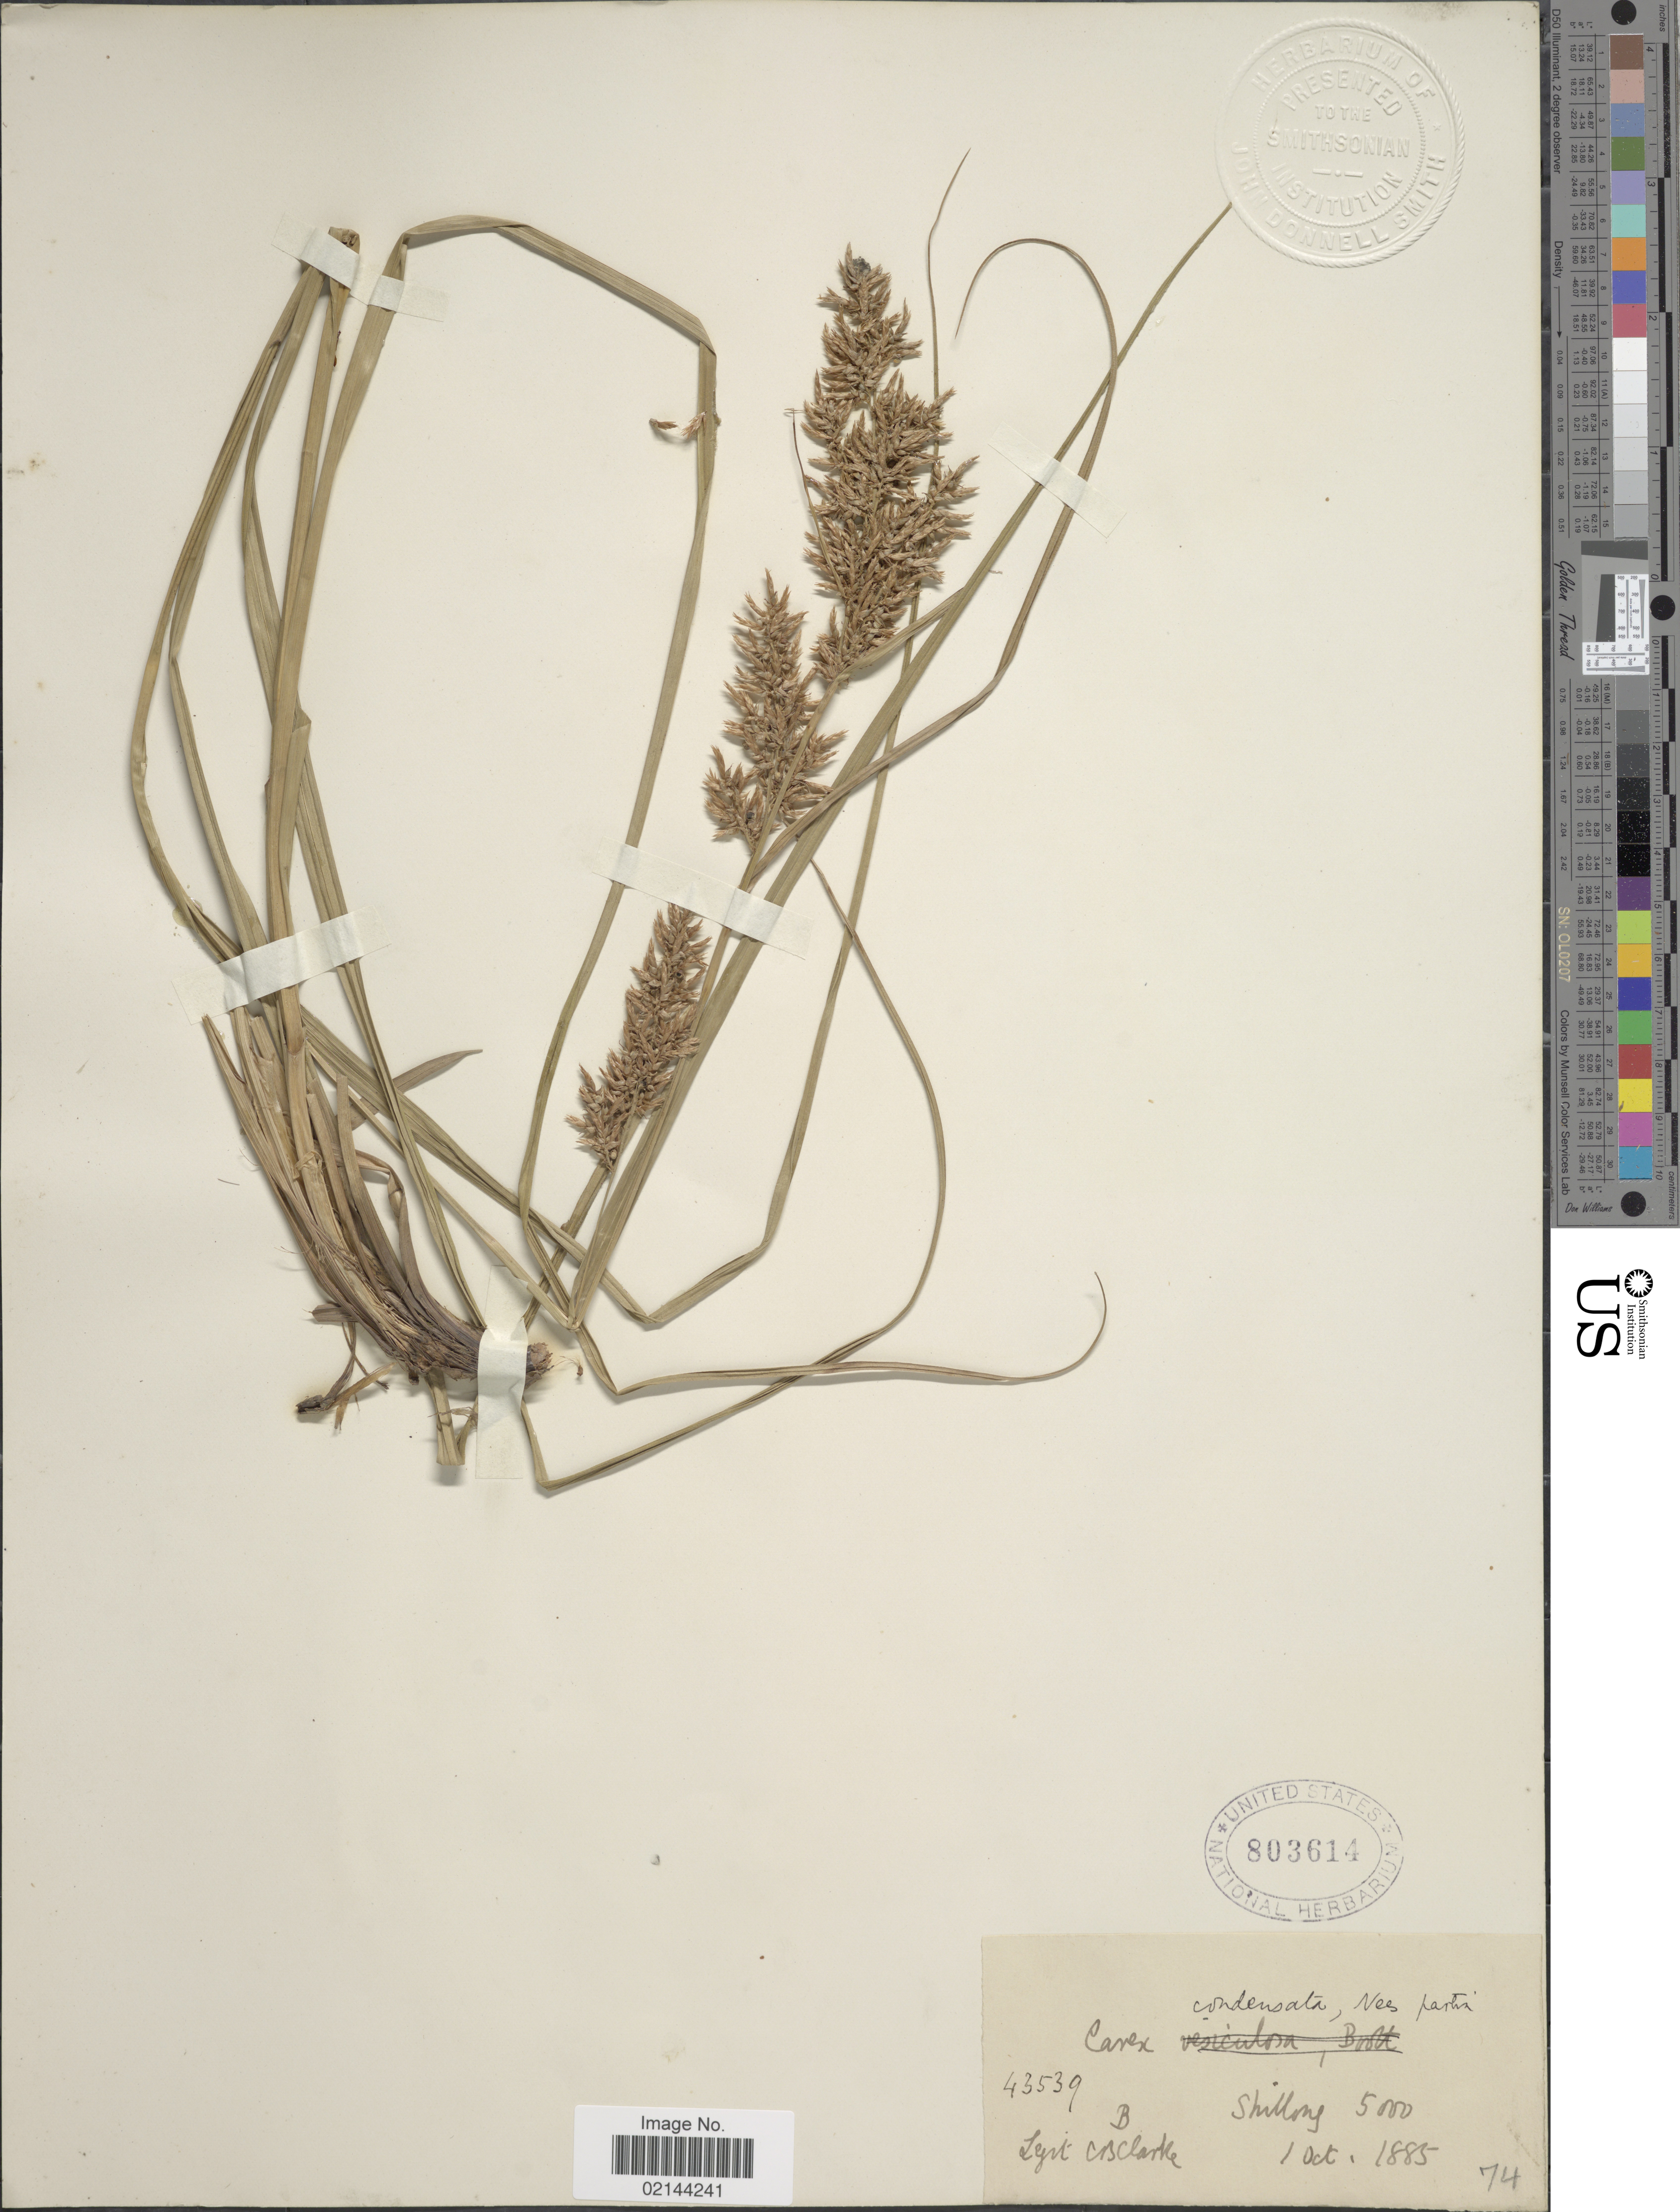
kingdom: Plantae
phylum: Tracheophyta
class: Liliopsida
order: Poales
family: Cyperaceae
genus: Carex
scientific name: Carex cruciata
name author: Wahlenb.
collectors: C. B. Clarke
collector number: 43539B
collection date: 1885-10-01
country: India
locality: Shillong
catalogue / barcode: US 803614